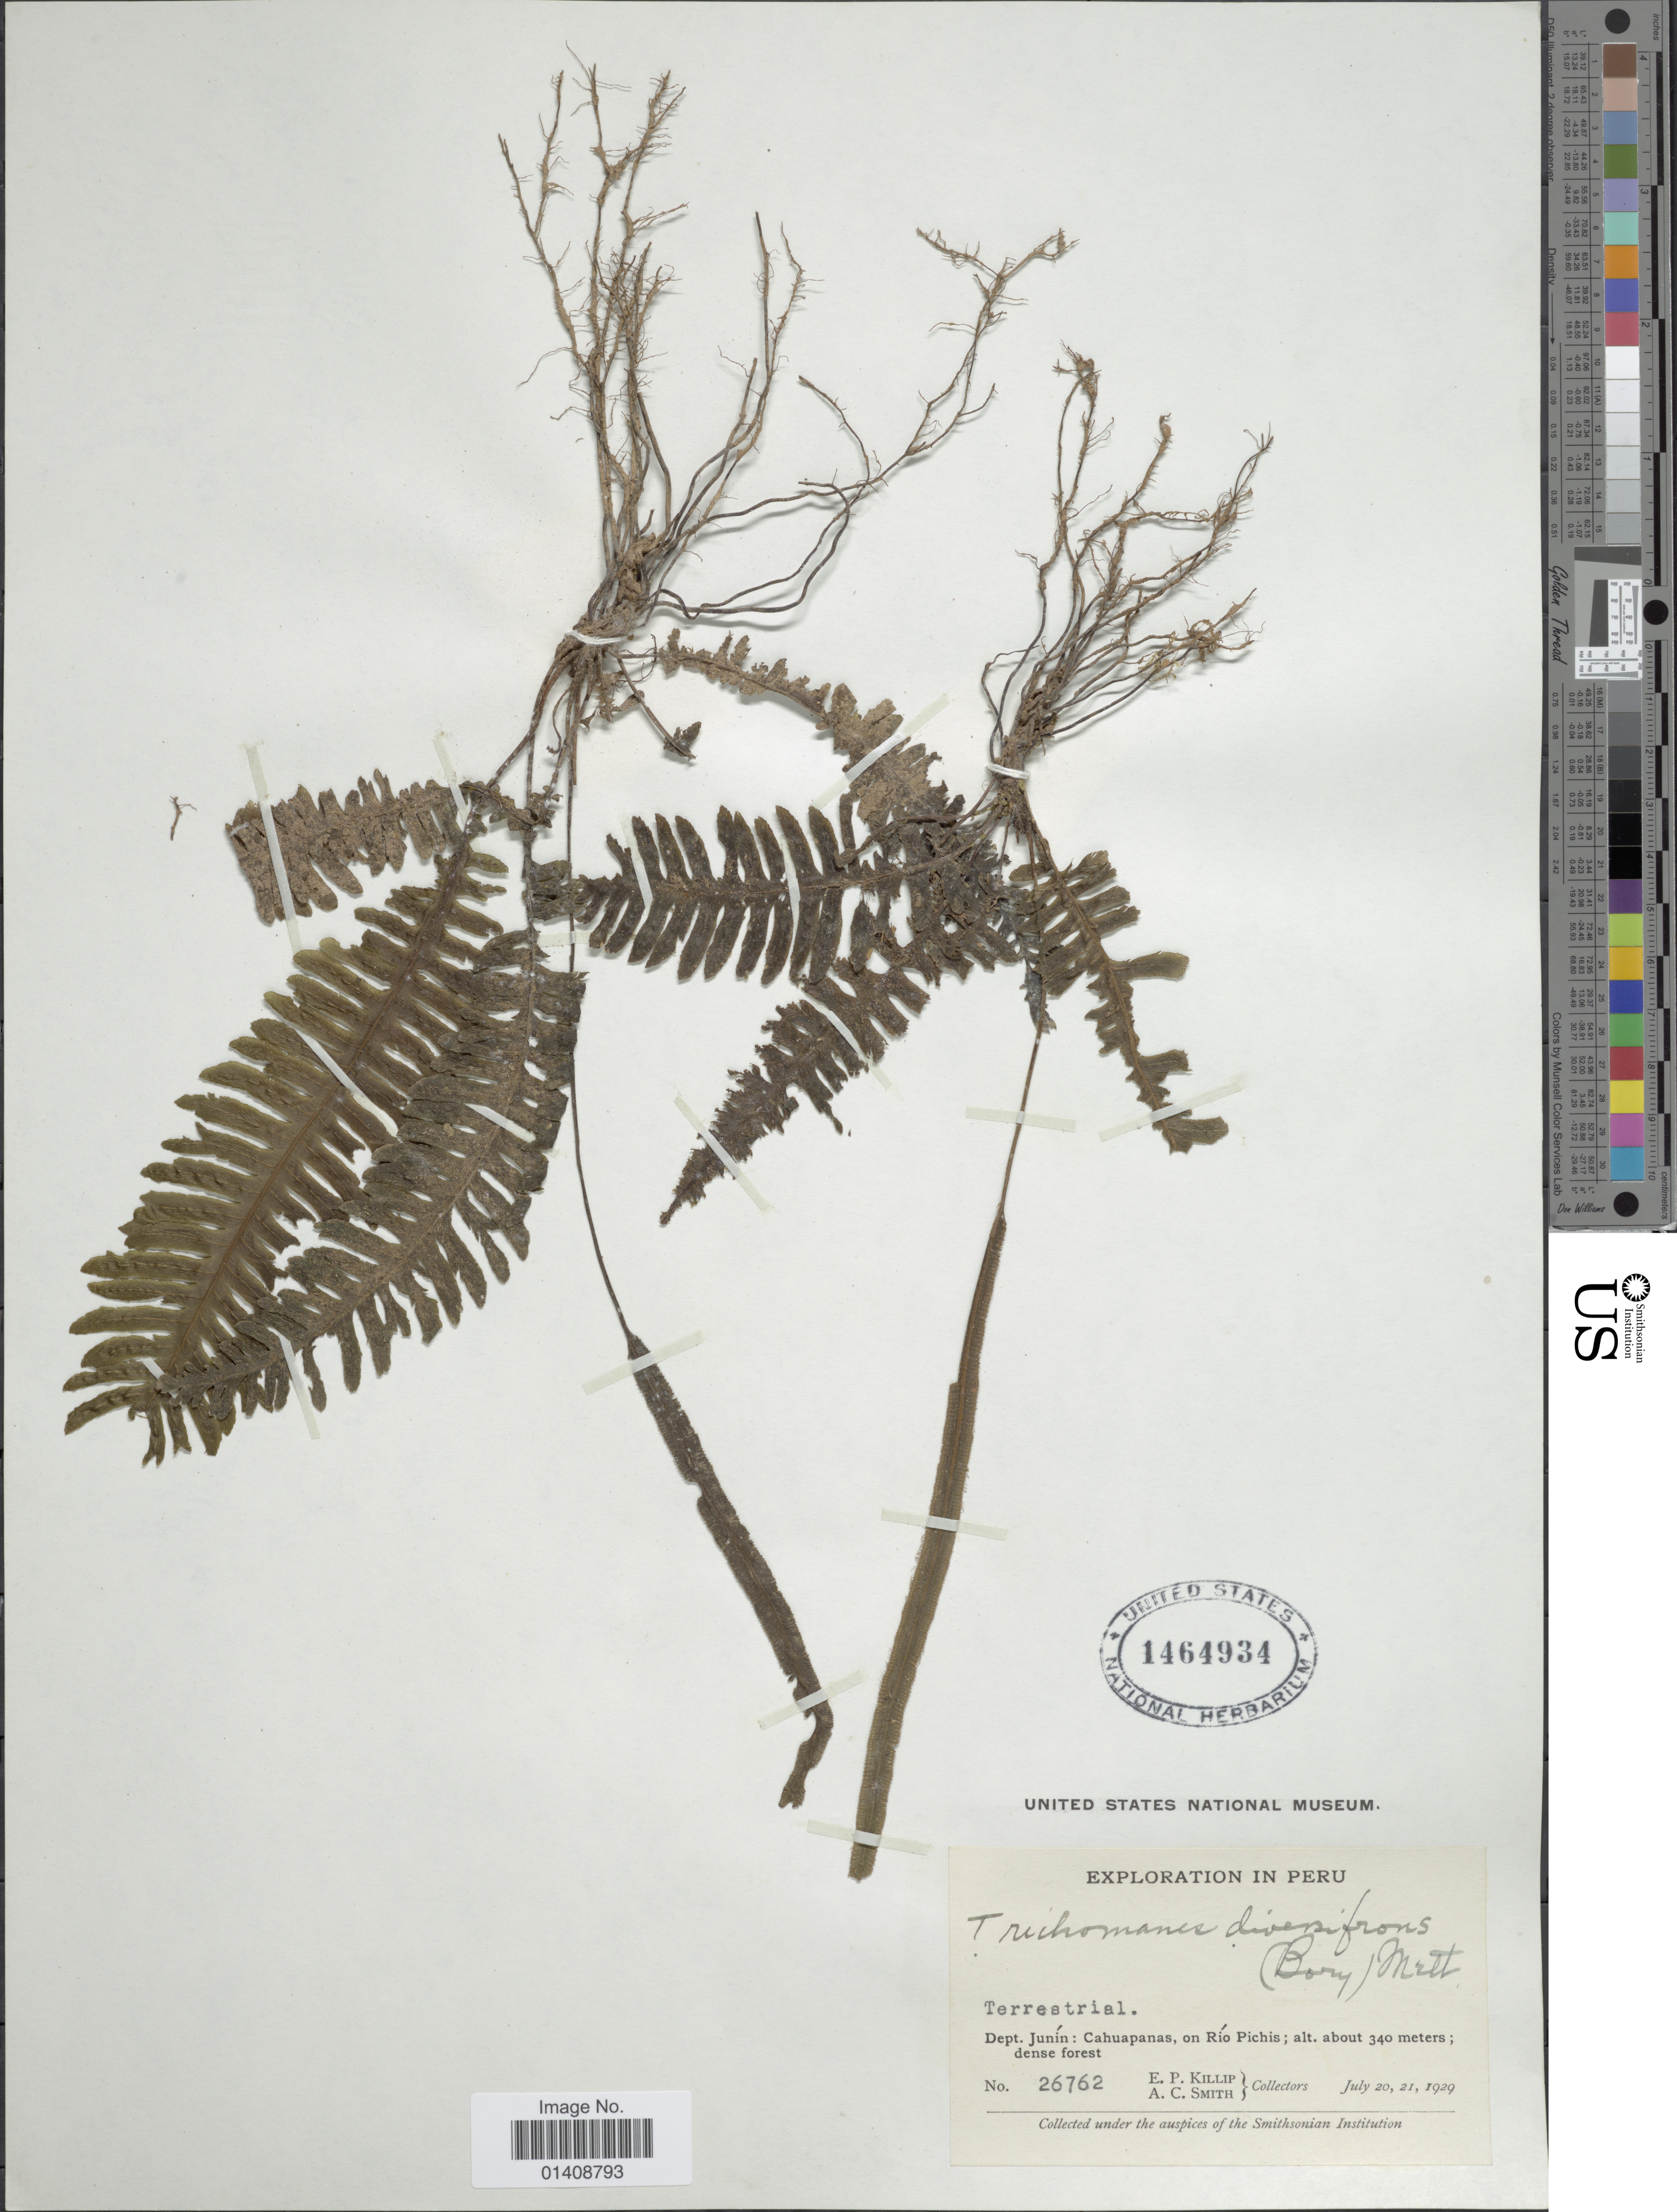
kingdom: Plantae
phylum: Tracheophyta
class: Polypodiopsida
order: Hymenophyllales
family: Hymenophyllaceae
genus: Trichomanes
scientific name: Trichomanes diversifrons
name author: (Bory) Mett. ex Sadeb.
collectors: E. P. Killip & A. C. Smith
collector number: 26762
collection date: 1929-07-20/1929-07-21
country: Peru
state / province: Junín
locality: Cahuapanas, on Rio Pichis.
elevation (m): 340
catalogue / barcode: US 1464934